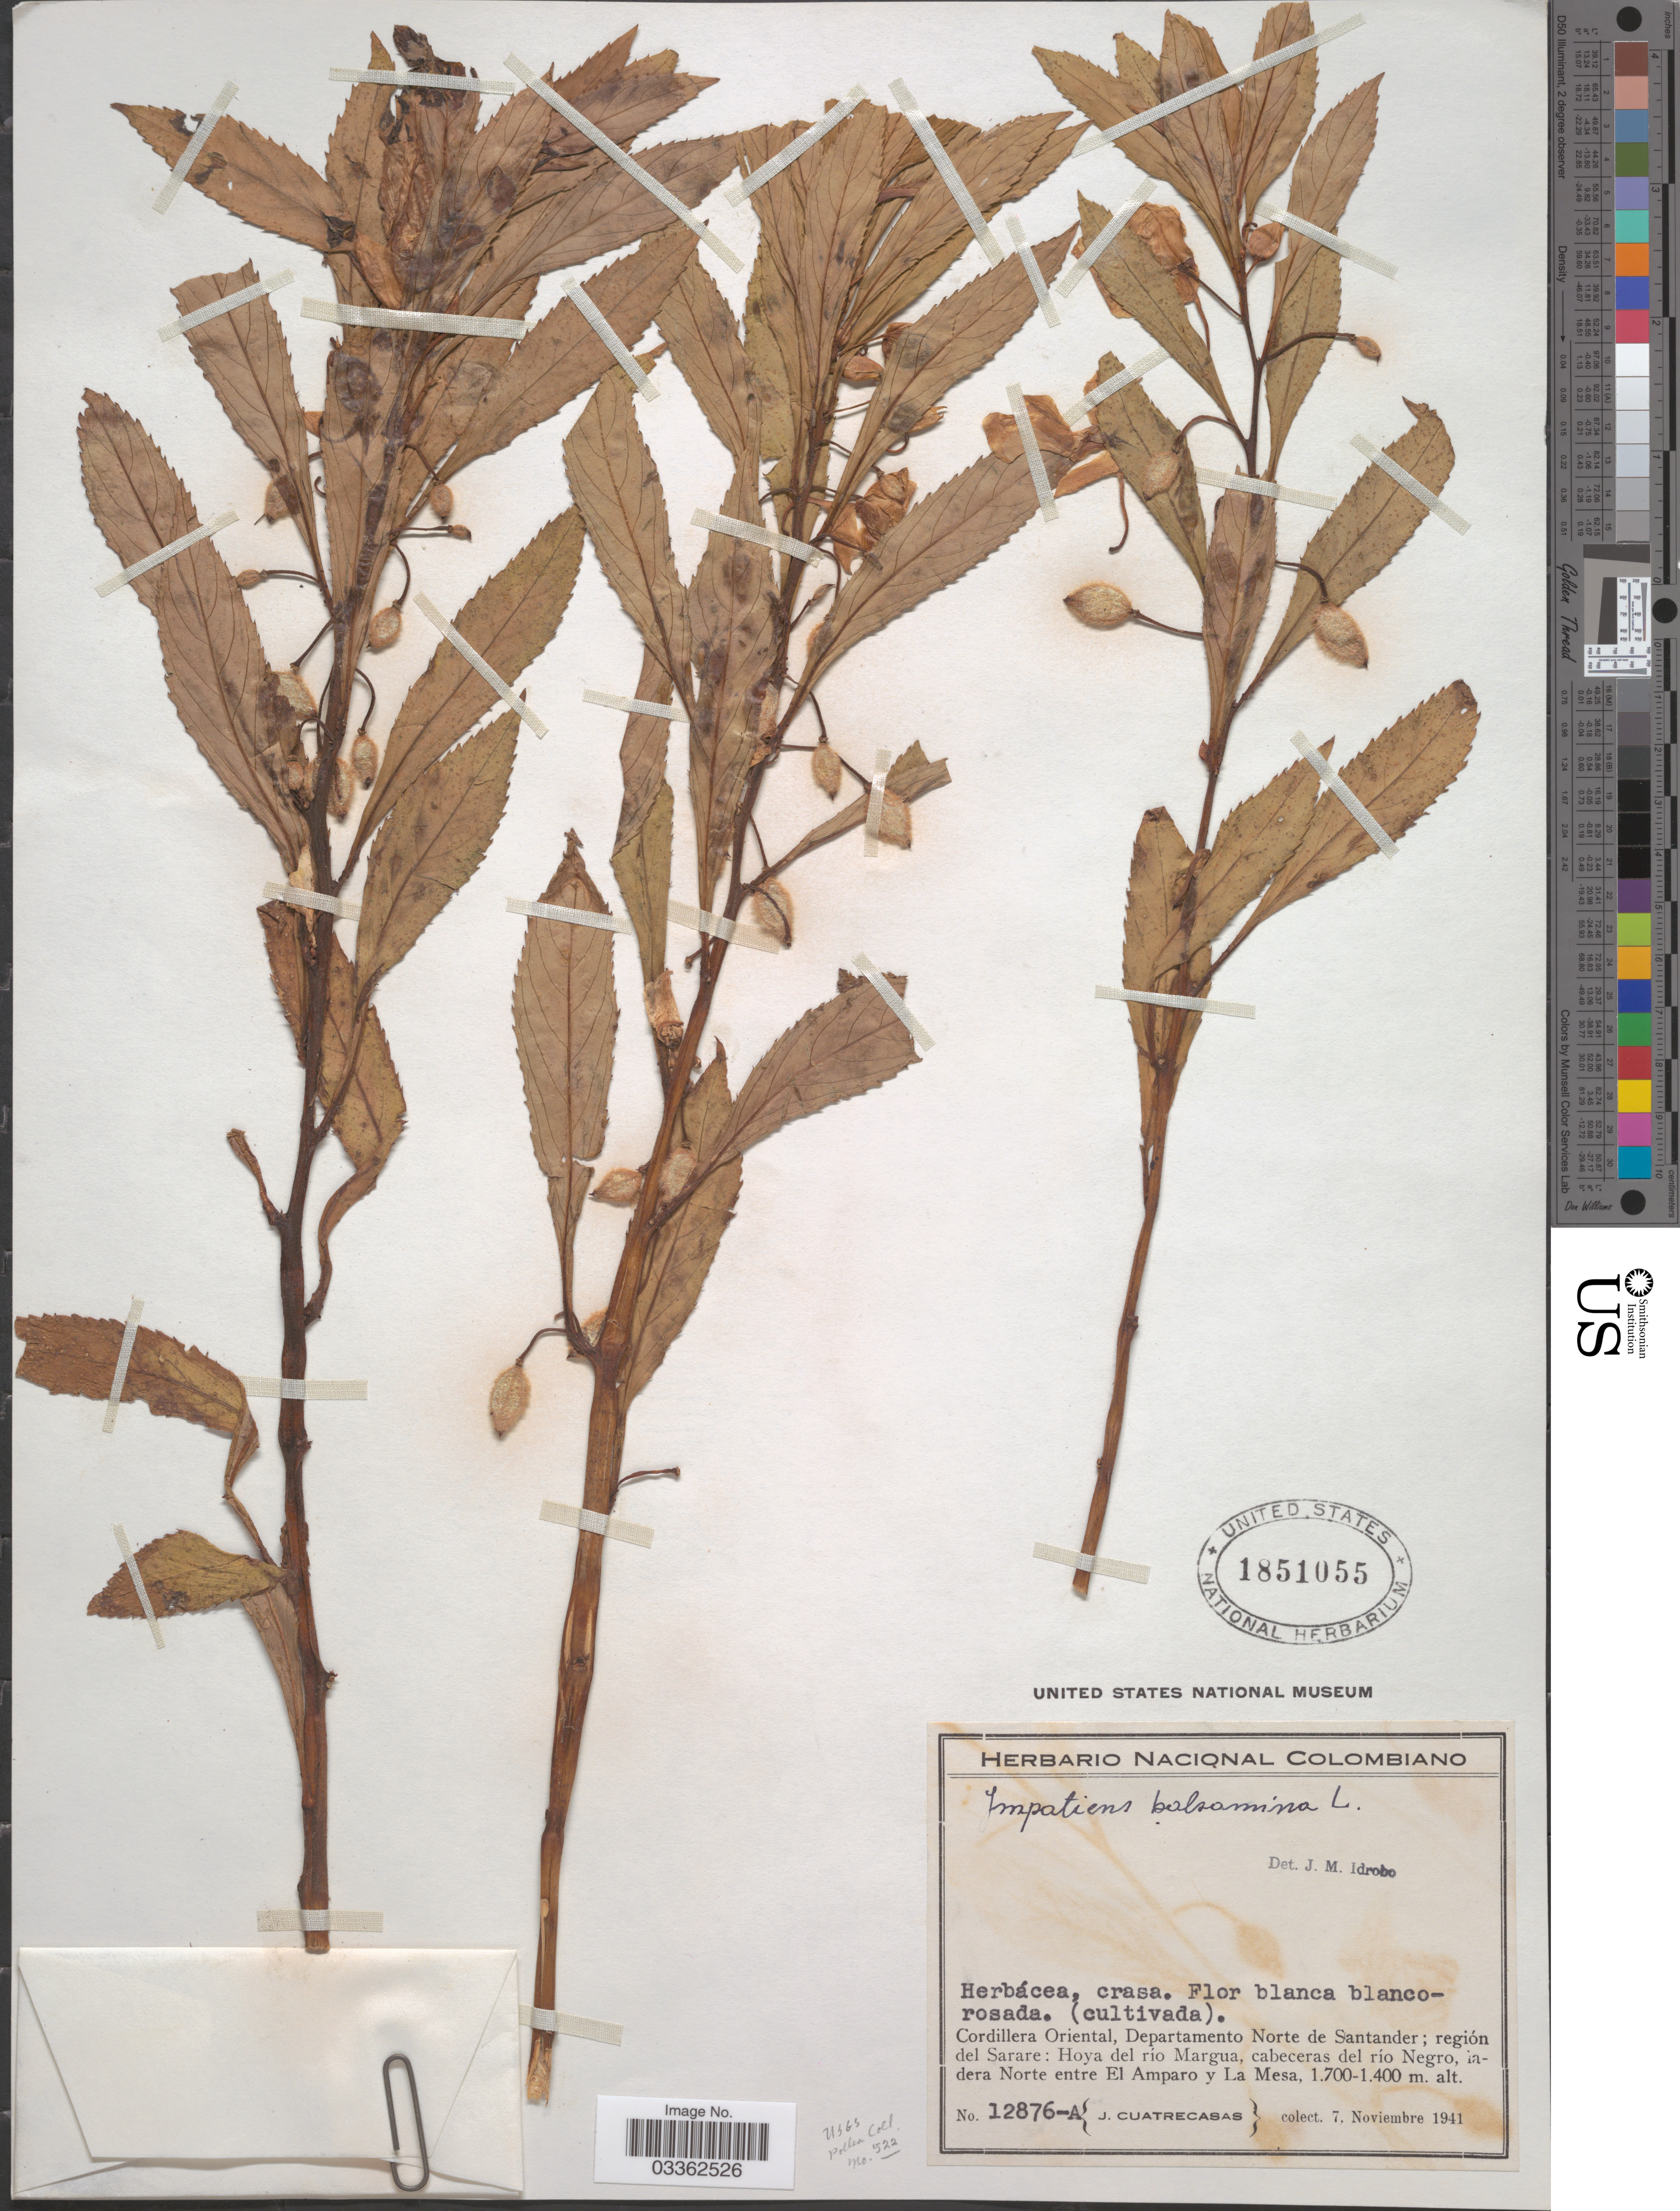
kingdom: Plantae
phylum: Tracheophyta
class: Magnoliopsida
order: Ericales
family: Balsaminaceae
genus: Impatiens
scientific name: Impatiens balsamina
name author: L.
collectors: J. Cuatrecasas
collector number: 12876-A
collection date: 1941-11-07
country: Colombia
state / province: Norte de Santander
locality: Cordillera Oriental, Departamento Norte de Santander; región del Sarare: Hoya del río Margua, cabeceras del río Negro, ladera Norte entre El Amparo y La Mesa.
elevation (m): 1400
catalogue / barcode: US 1851055